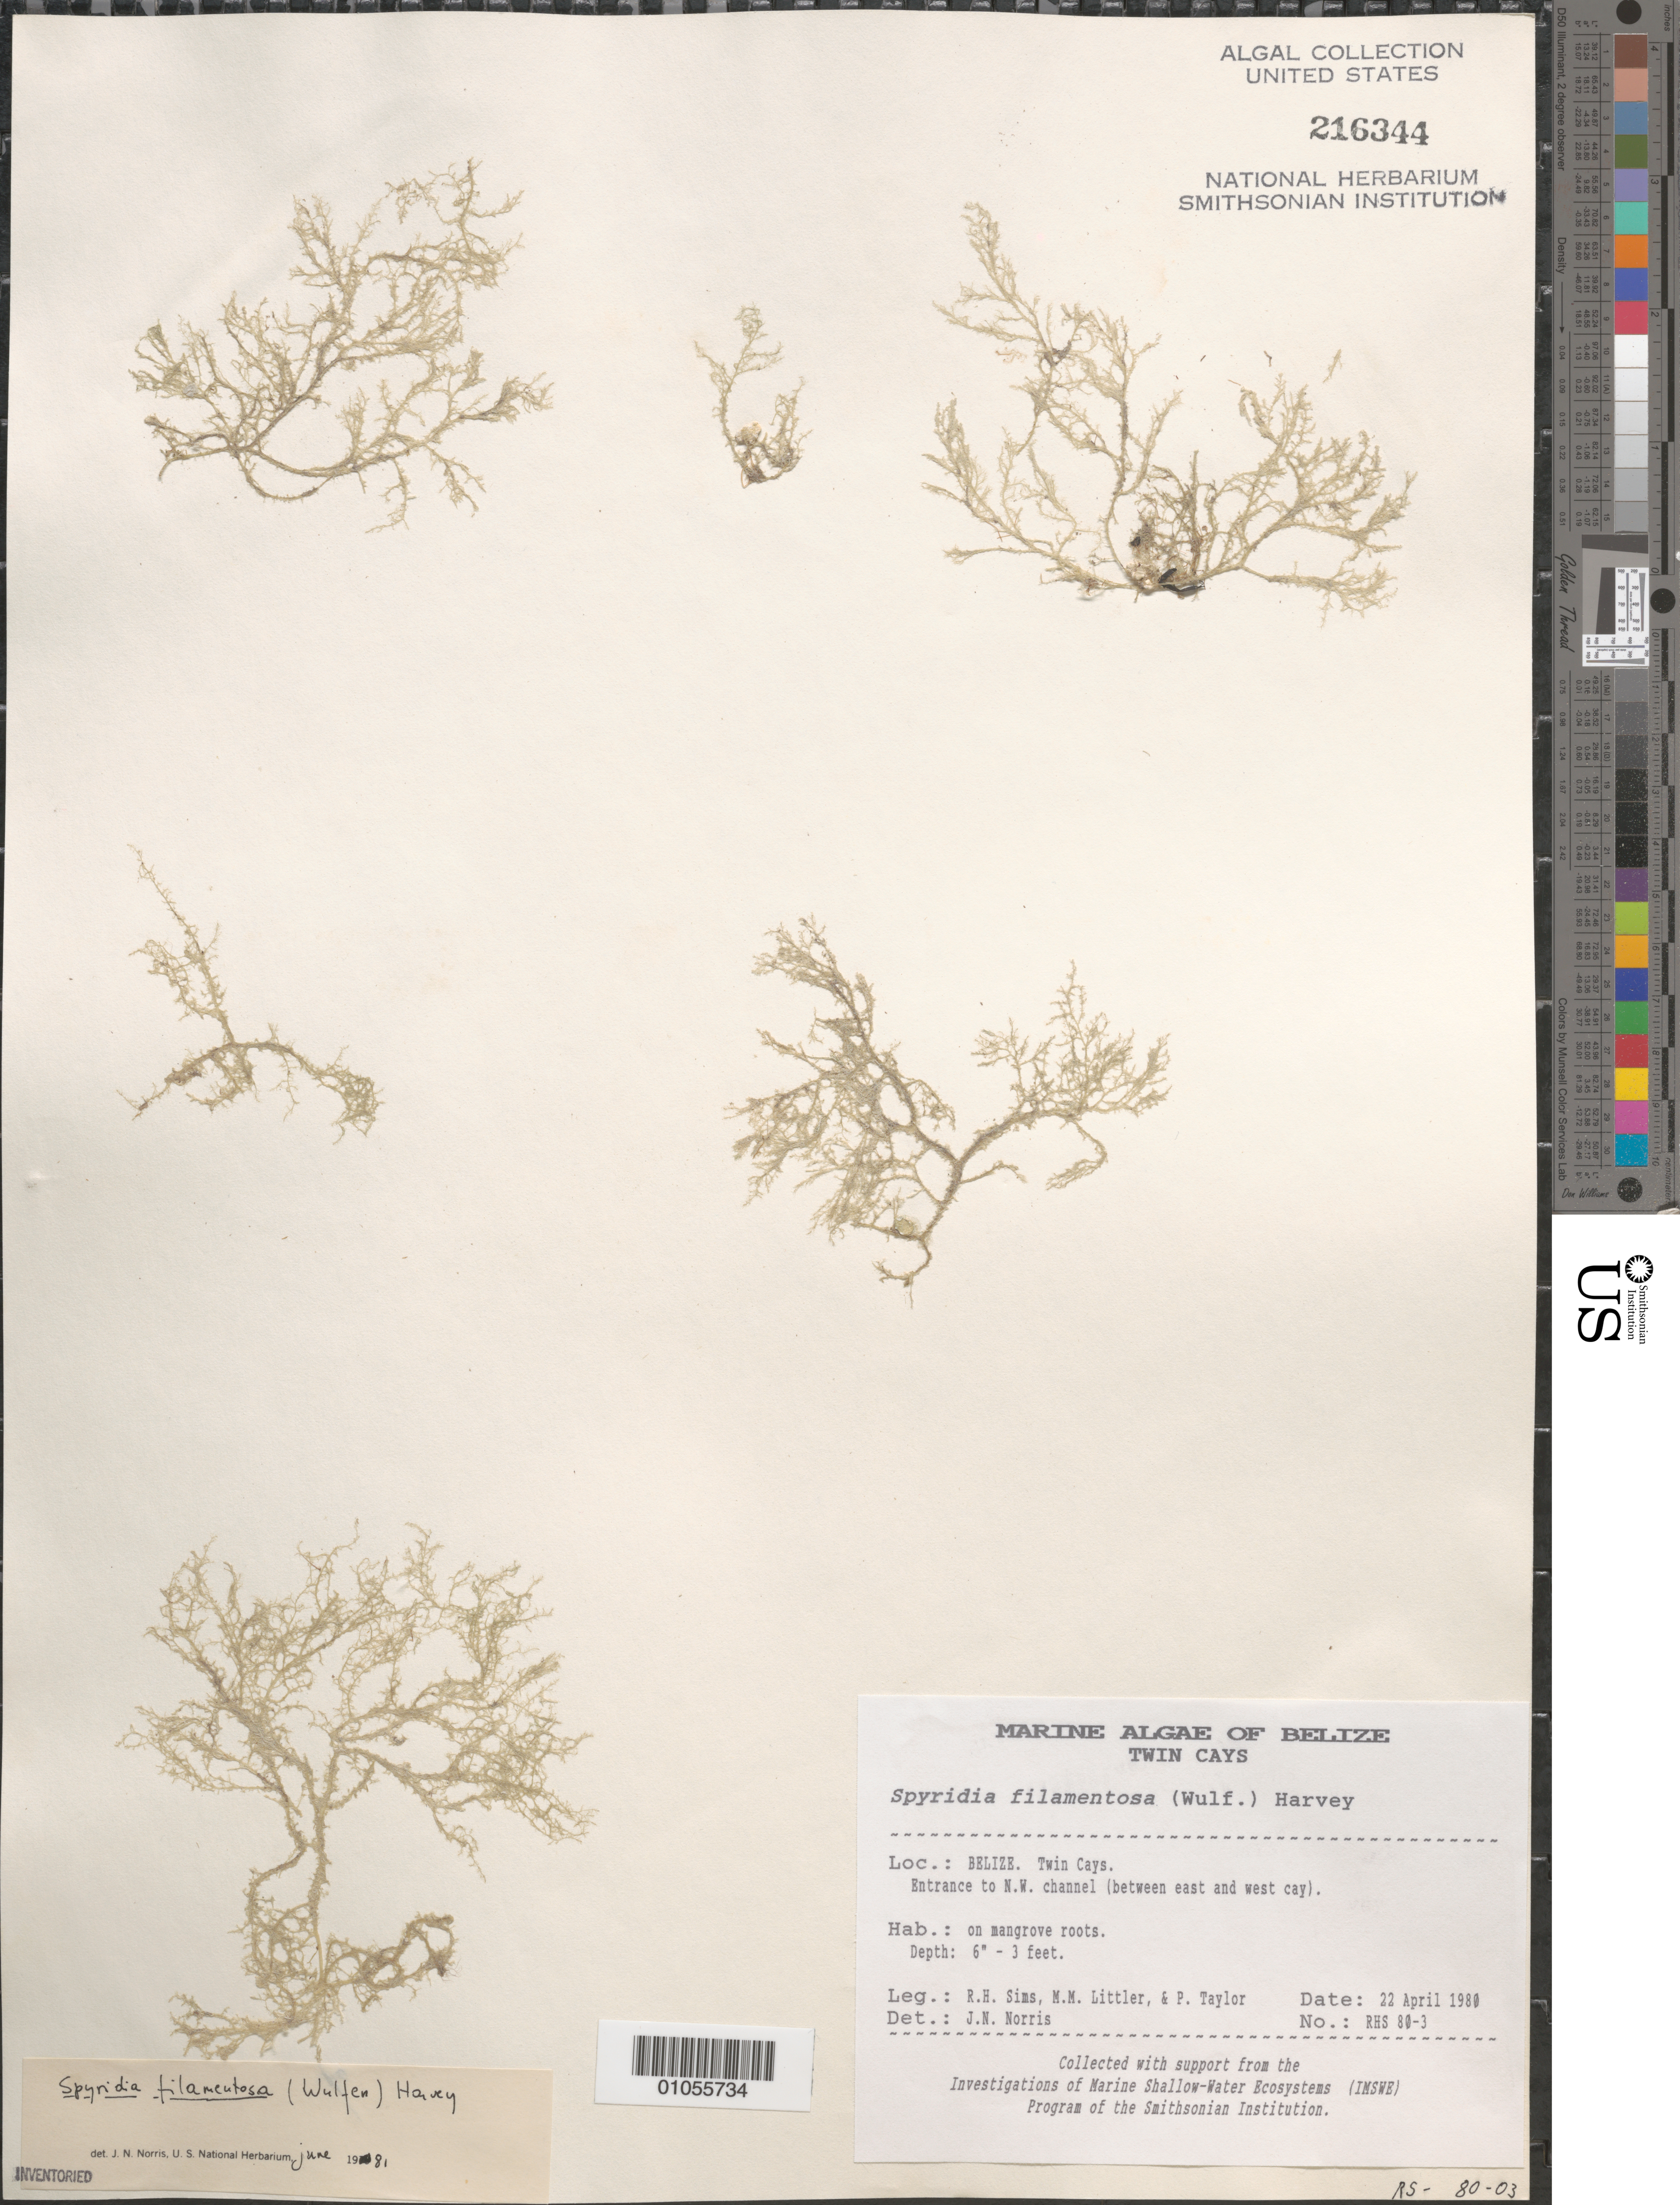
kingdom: Plantae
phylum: Rhodophyta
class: Florideophyceae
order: Ceramiales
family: Spyridiaceae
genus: Spyridia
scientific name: Spyridia filamentosa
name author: (Wulfen) Harv.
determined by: Norris, James N.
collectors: R. H. Sims, M. M. Littler & P. R. Taylor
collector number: RHS 80-3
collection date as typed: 22 Apr 1980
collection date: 1980-04-22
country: Belize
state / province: Stann Creek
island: Twin Cays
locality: Entrance to northwest channel between East Cay and West Cay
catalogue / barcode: US 216344